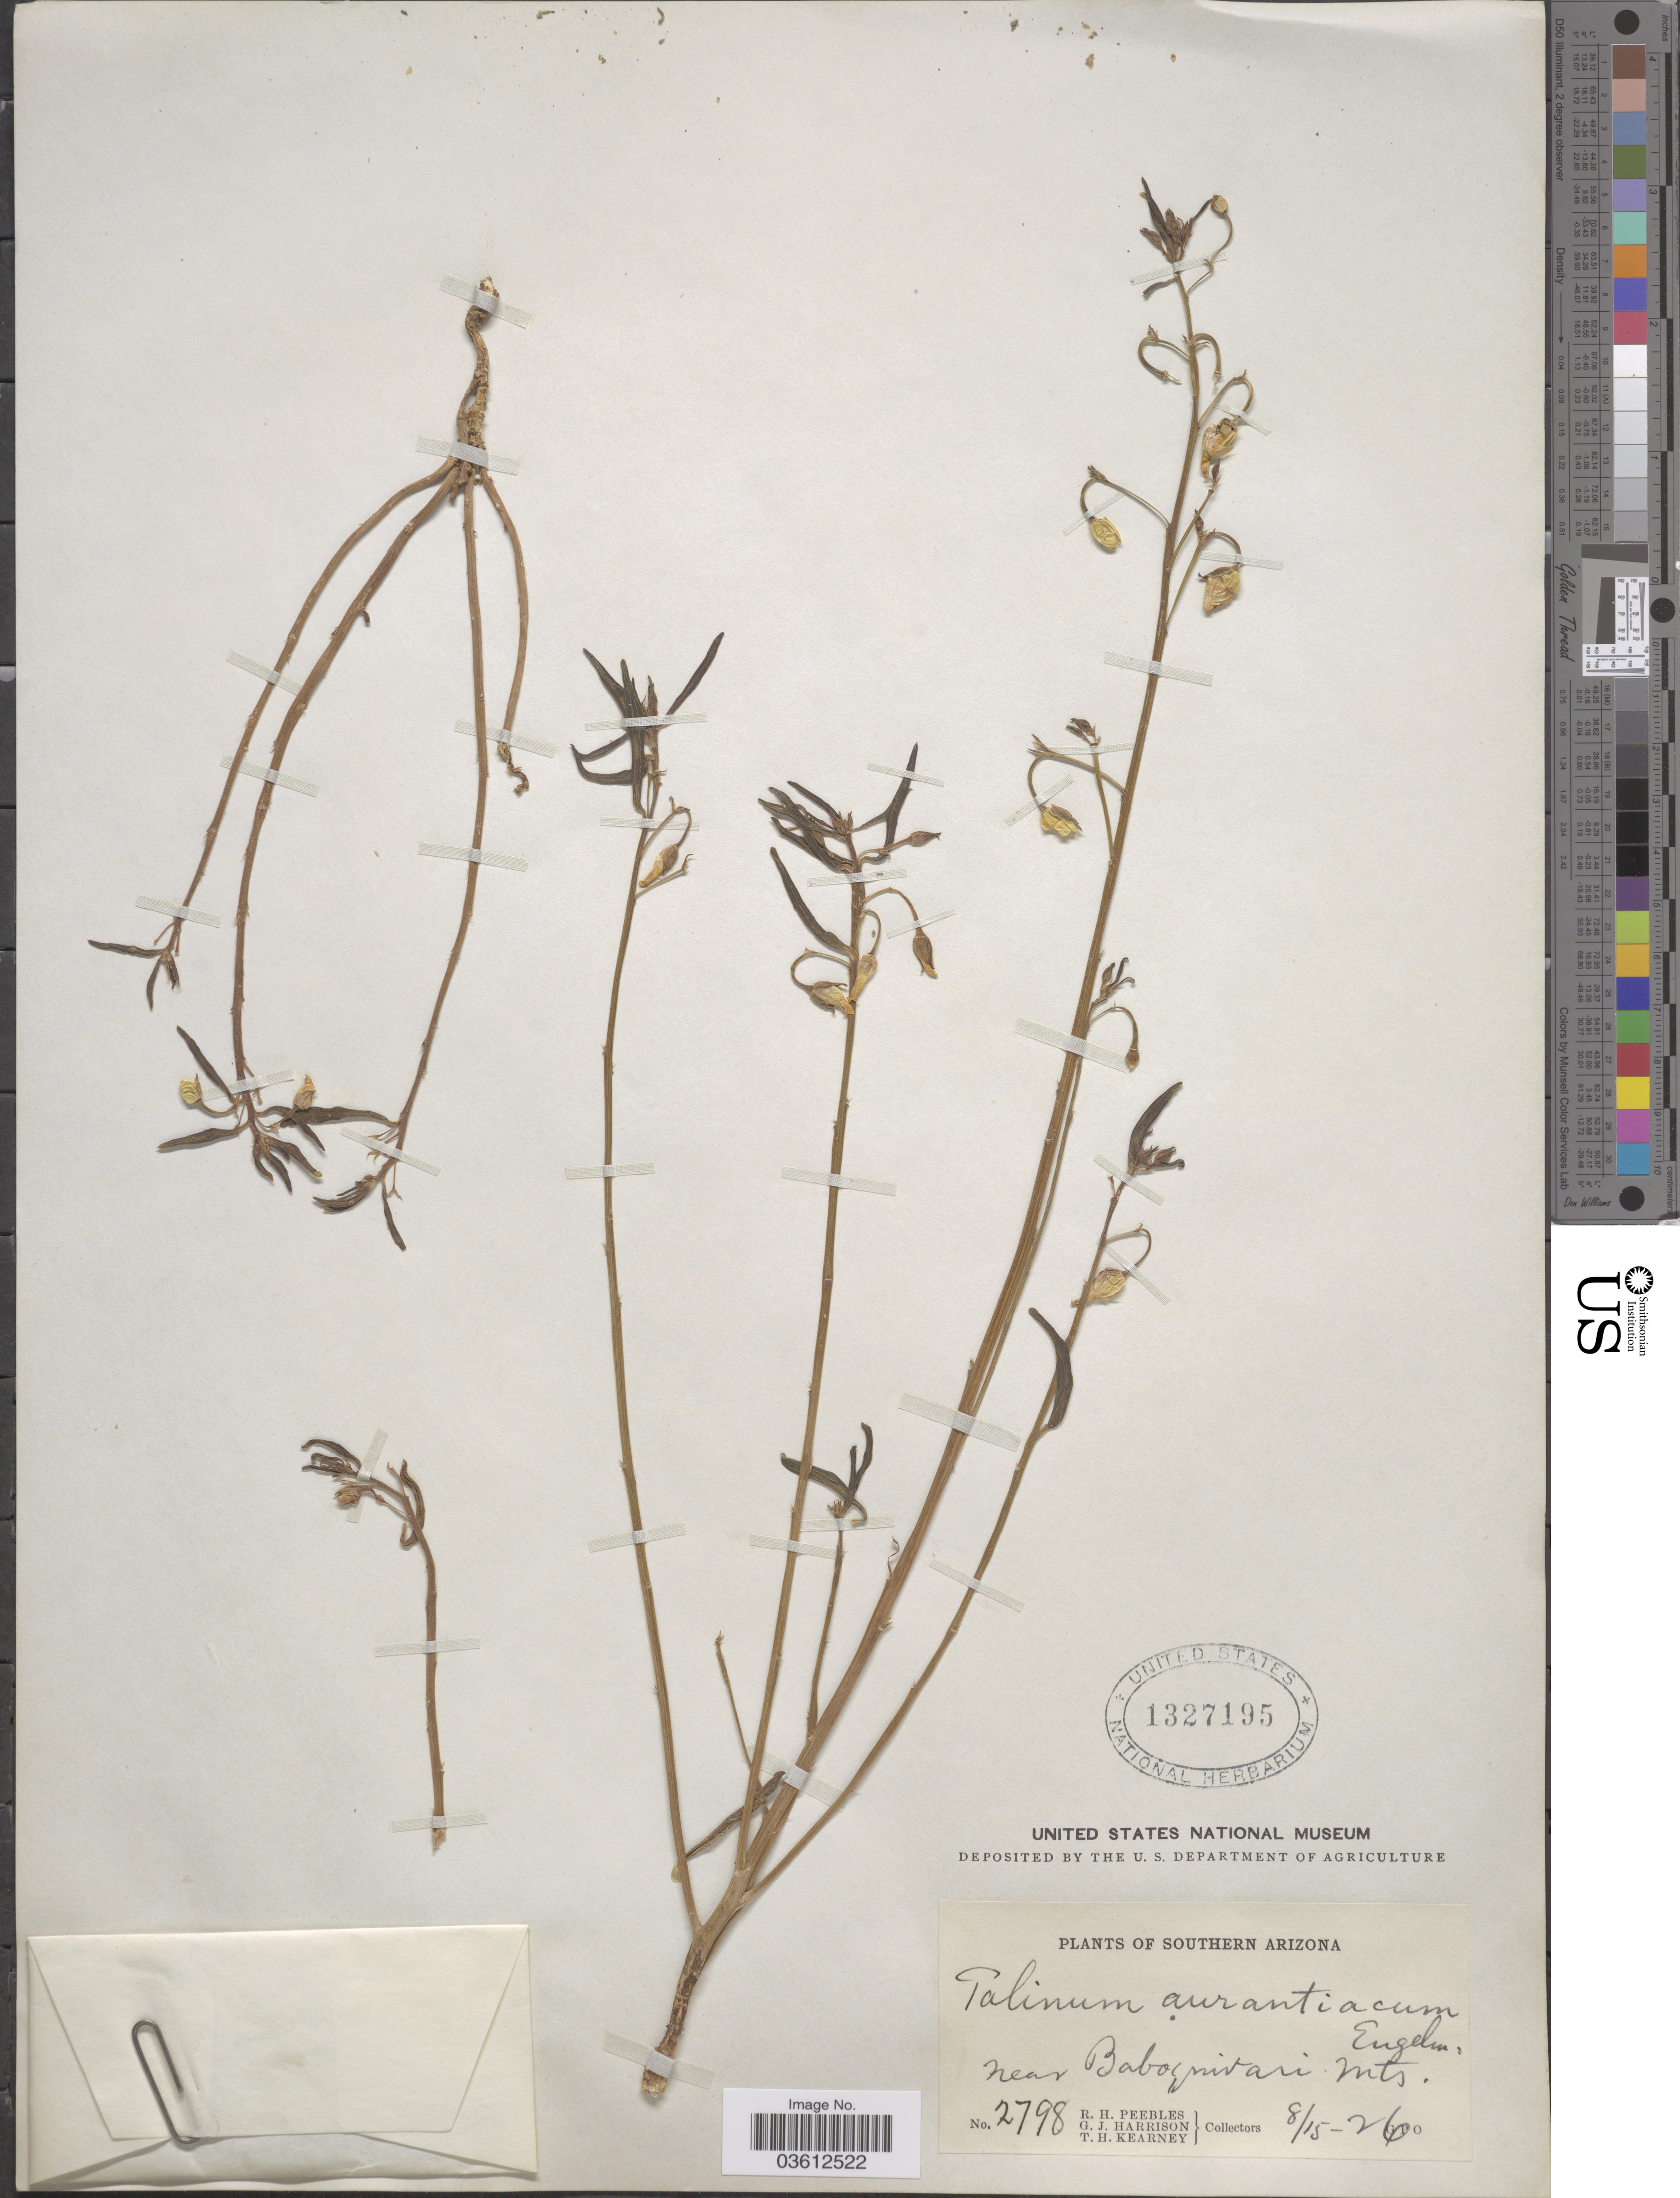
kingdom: Plantae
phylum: Tracheophyta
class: Magnoliopsida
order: Caryophyllales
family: Talinaceae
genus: Talinum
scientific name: Talinum aurantiacum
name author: Engelm. in A. Gray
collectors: R. H. Peebles, G. J. Harrison & T. H. Kearney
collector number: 2798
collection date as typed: Transcribed d/m/y: 15/8/26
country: United States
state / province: Arizona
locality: Southern Arizona, near Baboquivari Mts.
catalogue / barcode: US 1327195